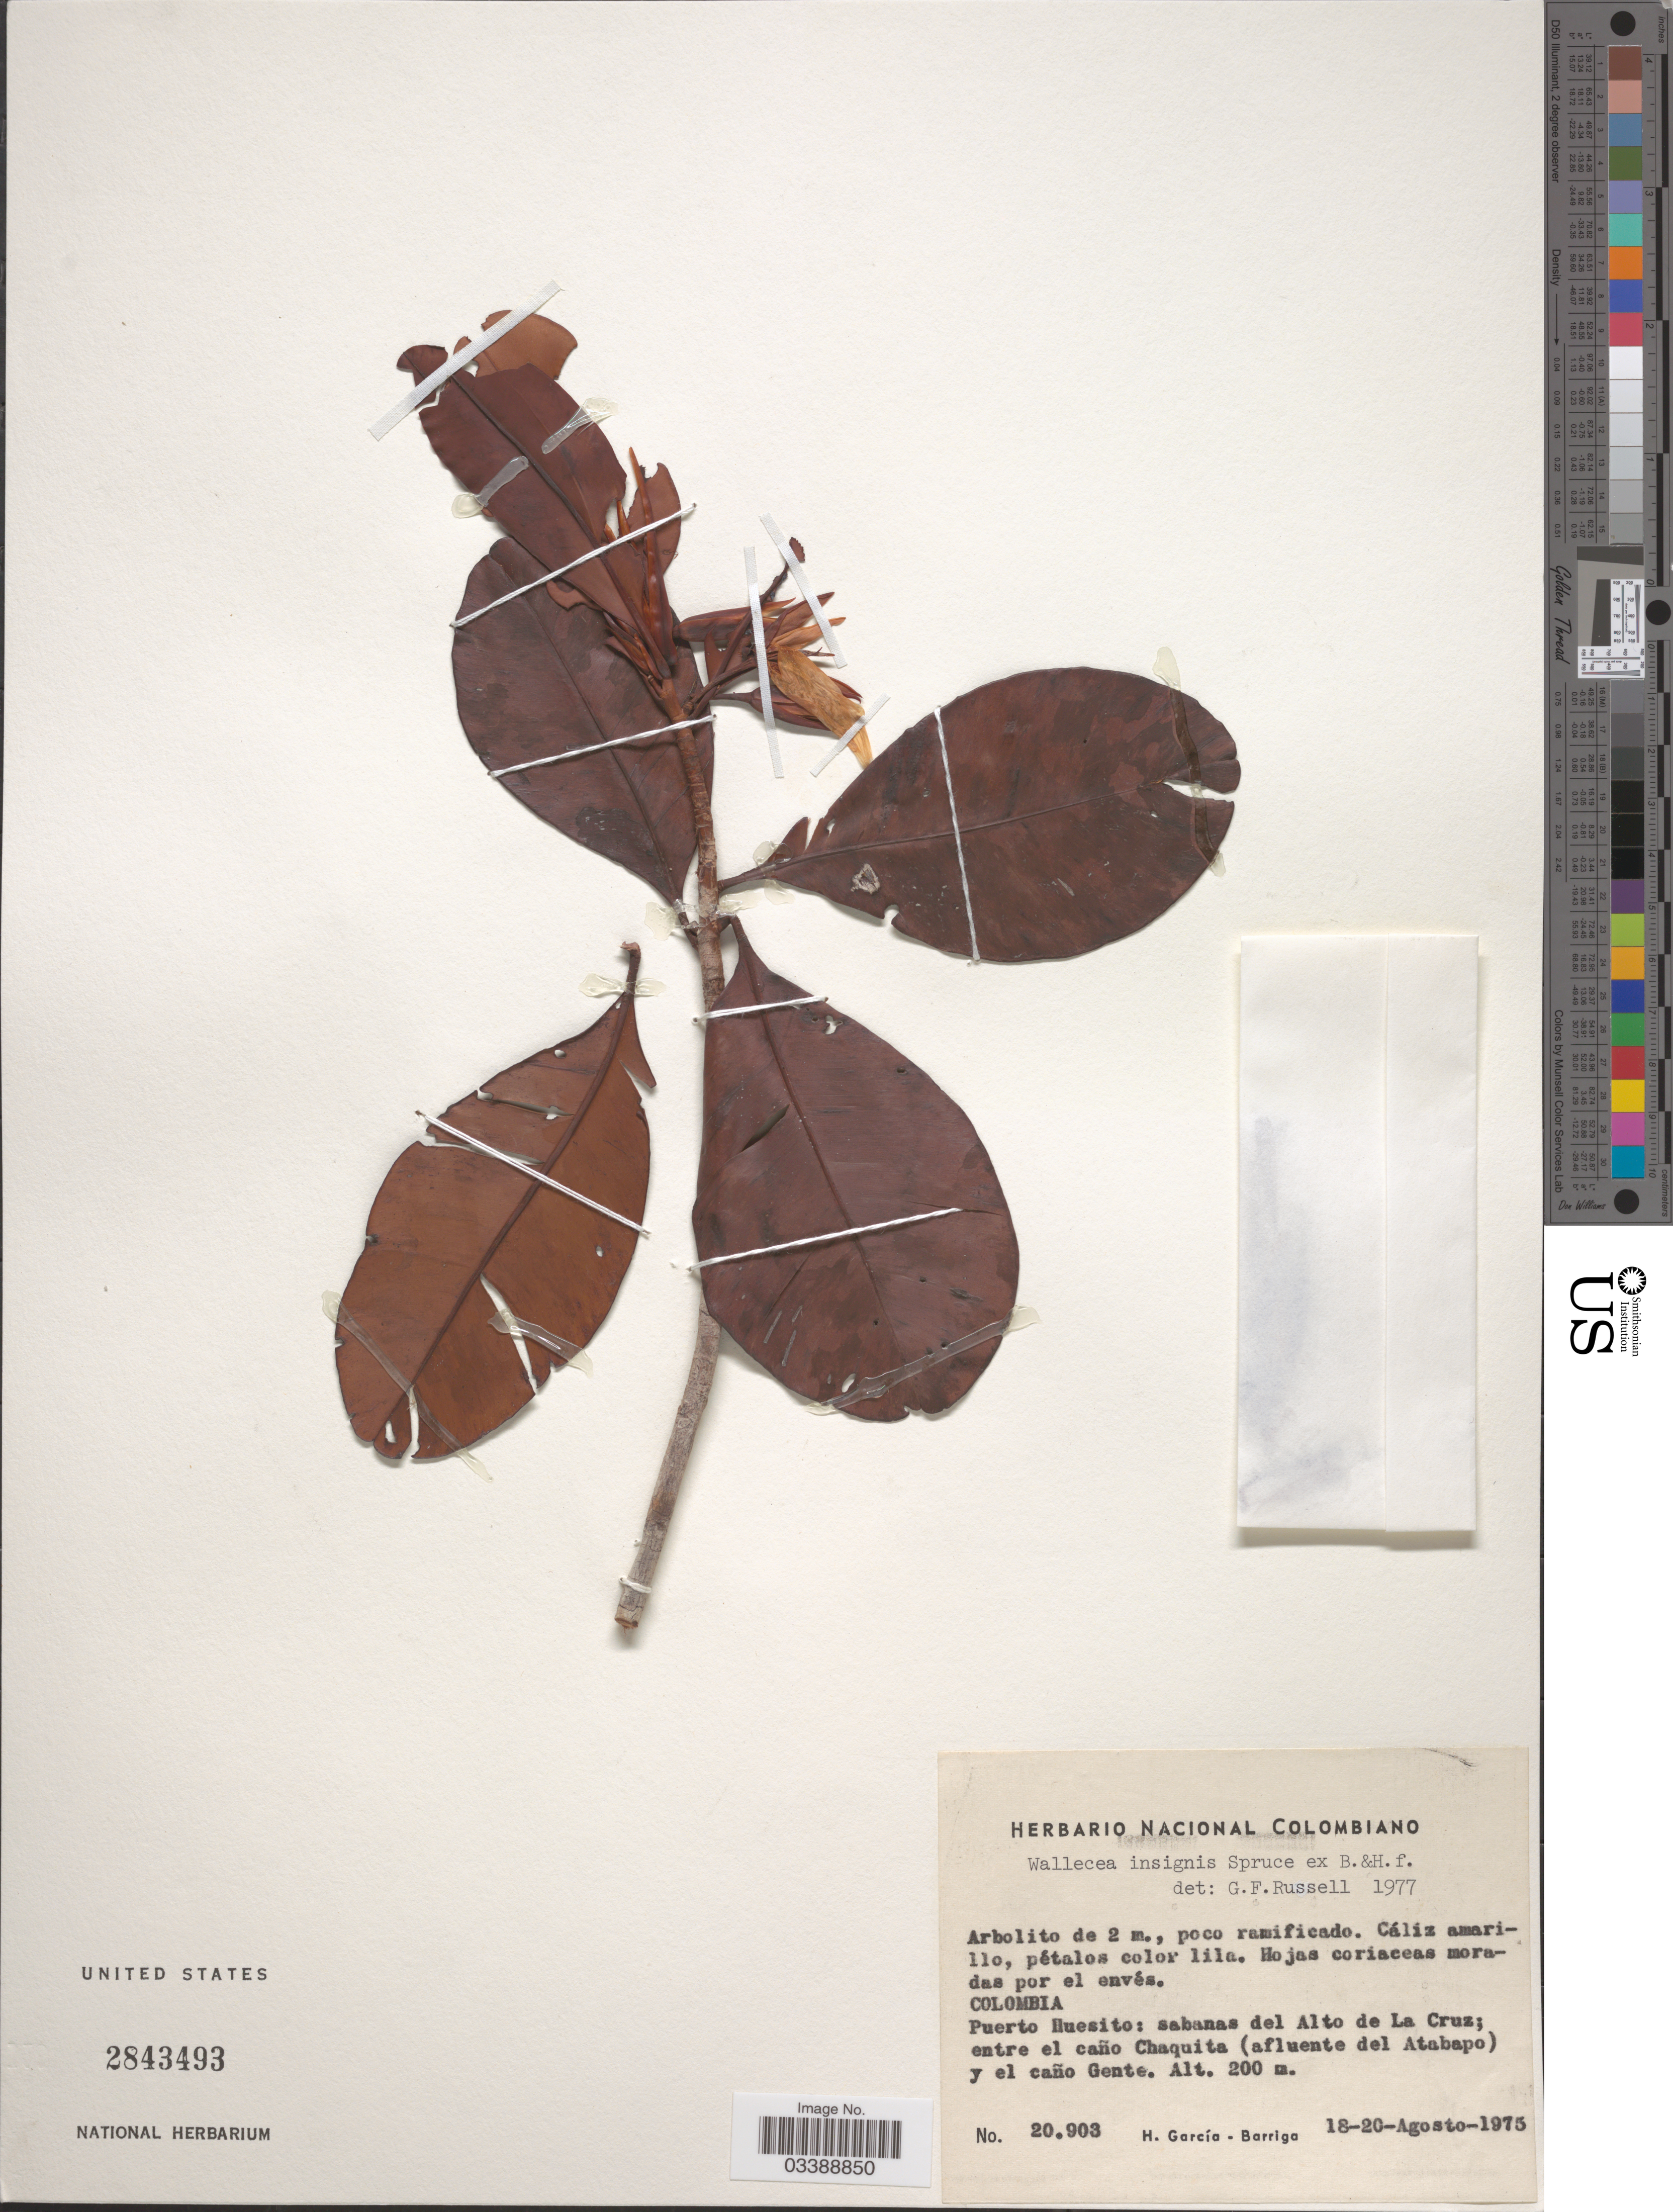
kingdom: Plantae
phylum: Tracheophyta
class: Magnoliopsida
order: Malpighiales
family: Ochnaceae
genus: Wallacea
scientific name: Wallacea insignis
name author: Spruce ex Benth. & Hook. f.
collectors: H. García Barriga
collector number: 20903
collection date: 1975-08-18/1975-08-20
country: Colombia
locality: Puerto Huesito: sabanas del Alto de La Cruz; entre el caño Chaquita (afluente del Atabapo) y el caño Gente.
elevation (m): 200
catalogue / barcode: US 2843493